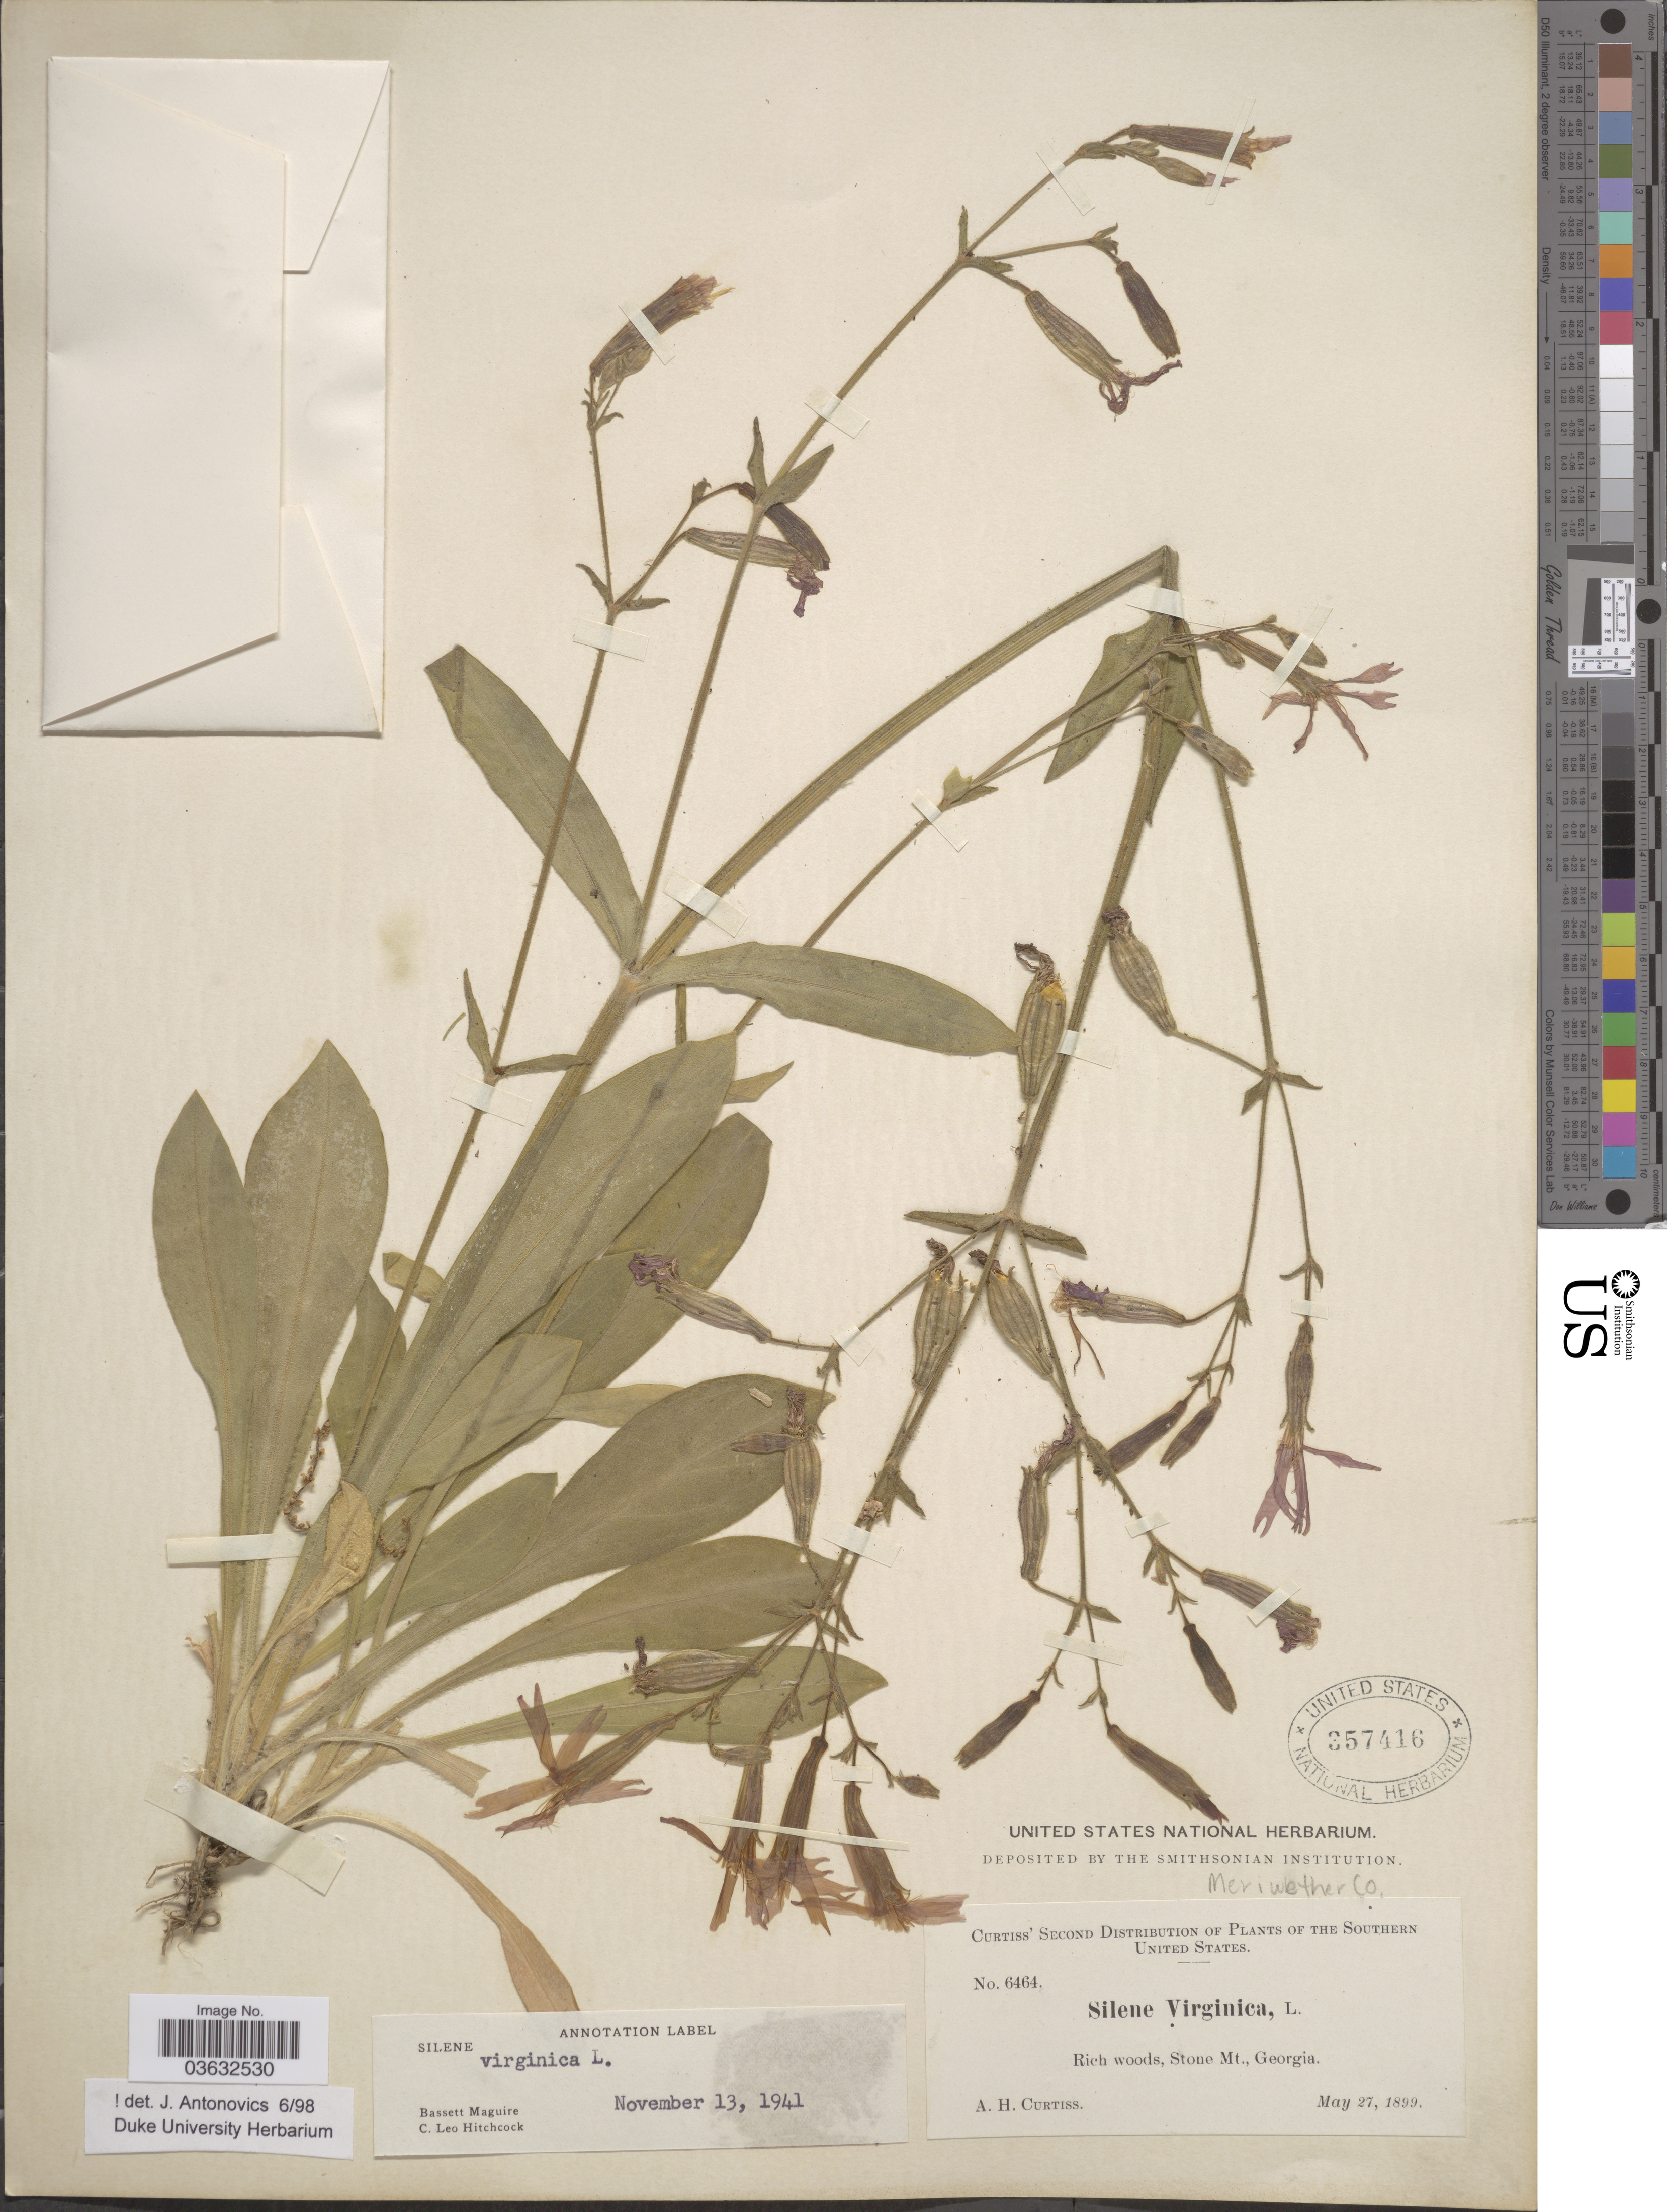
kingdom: Plantae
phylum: Tracheophyta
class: Magnoliopsida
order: Caryophyllales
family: Caryophyllaceae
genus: Silene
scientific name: Silene virginica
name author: L.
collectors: A. H. Curtiss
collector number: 6464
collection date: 1899-05-27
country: United States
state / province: Georgia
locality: Southern United States. Stone Mt. Meriwether Co.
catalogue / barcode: US 357416